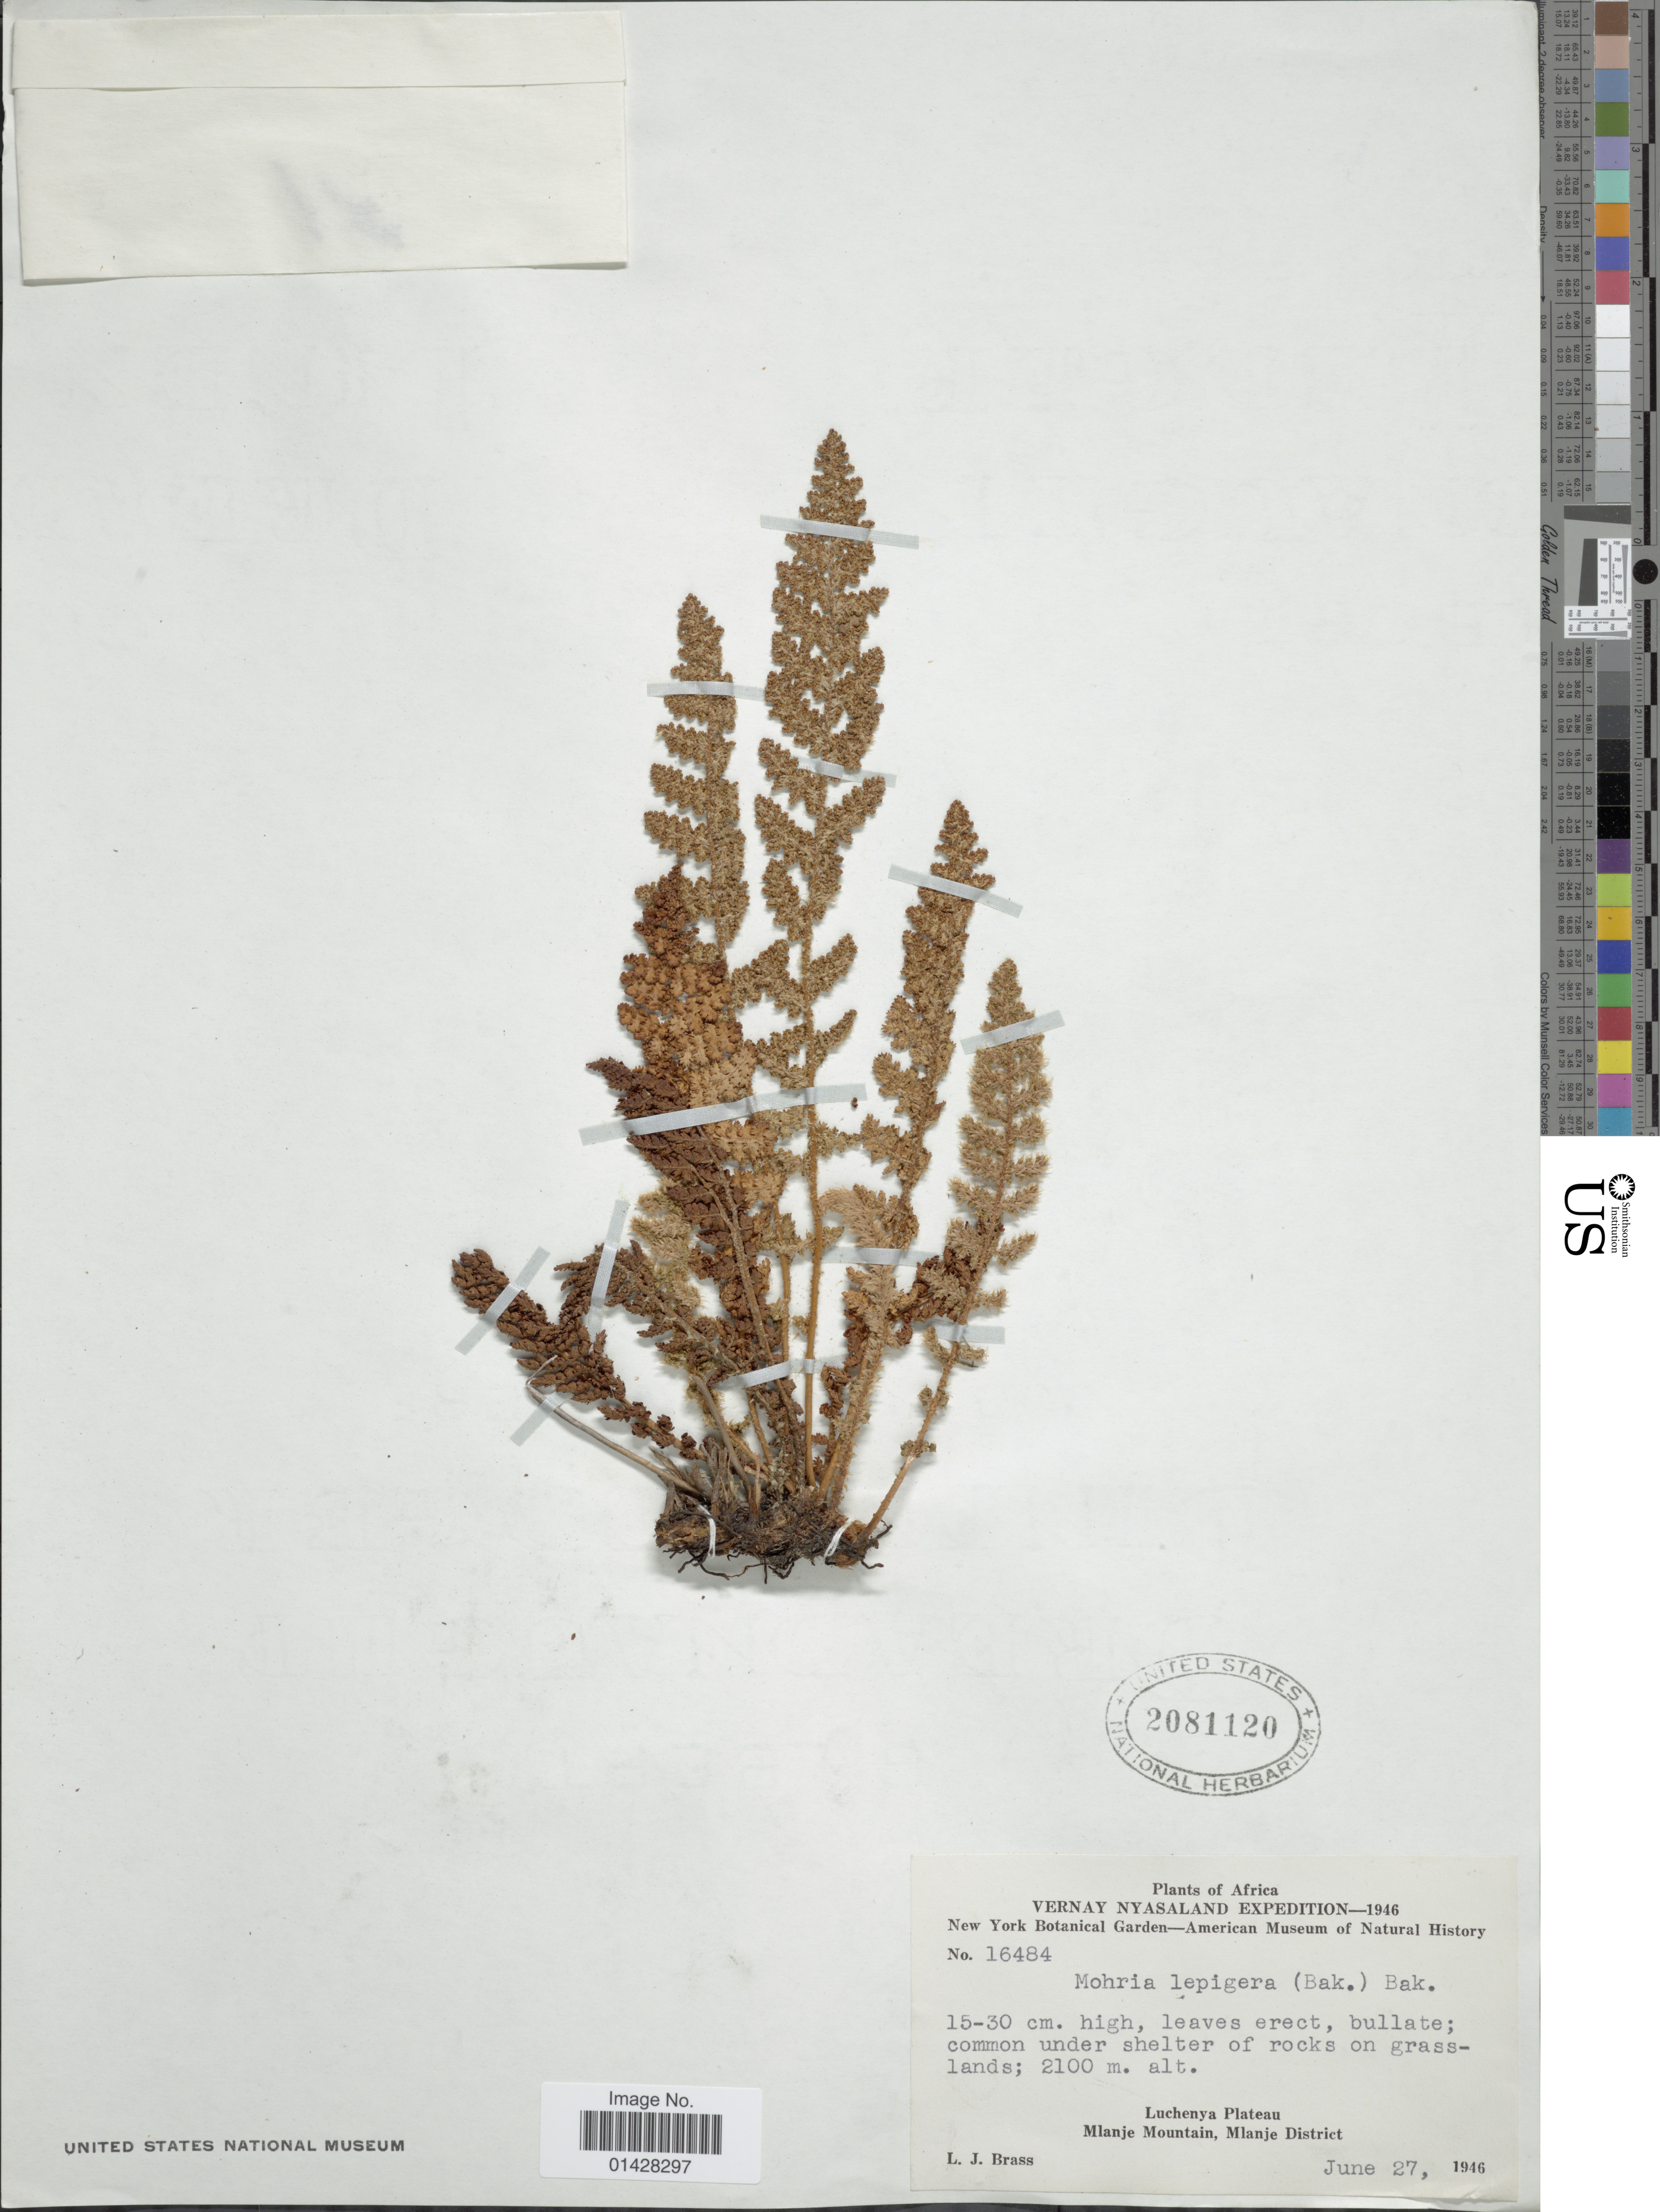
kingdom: Plantae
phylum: Tracheophyta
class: Polypodiopsida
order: Schizaeales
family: Anemiaceae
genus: Anemia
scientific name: Anemia lepigera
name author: (Baker) Christenh.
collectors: L. J. Brass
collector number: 16484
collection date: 1946-06-27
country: Malawi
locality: Africa, common under shelter of rocks on grasslands, Luchenya Plateau, Mlanje Mountain, Mlanje District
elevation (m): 2100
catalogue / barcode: US 2081120